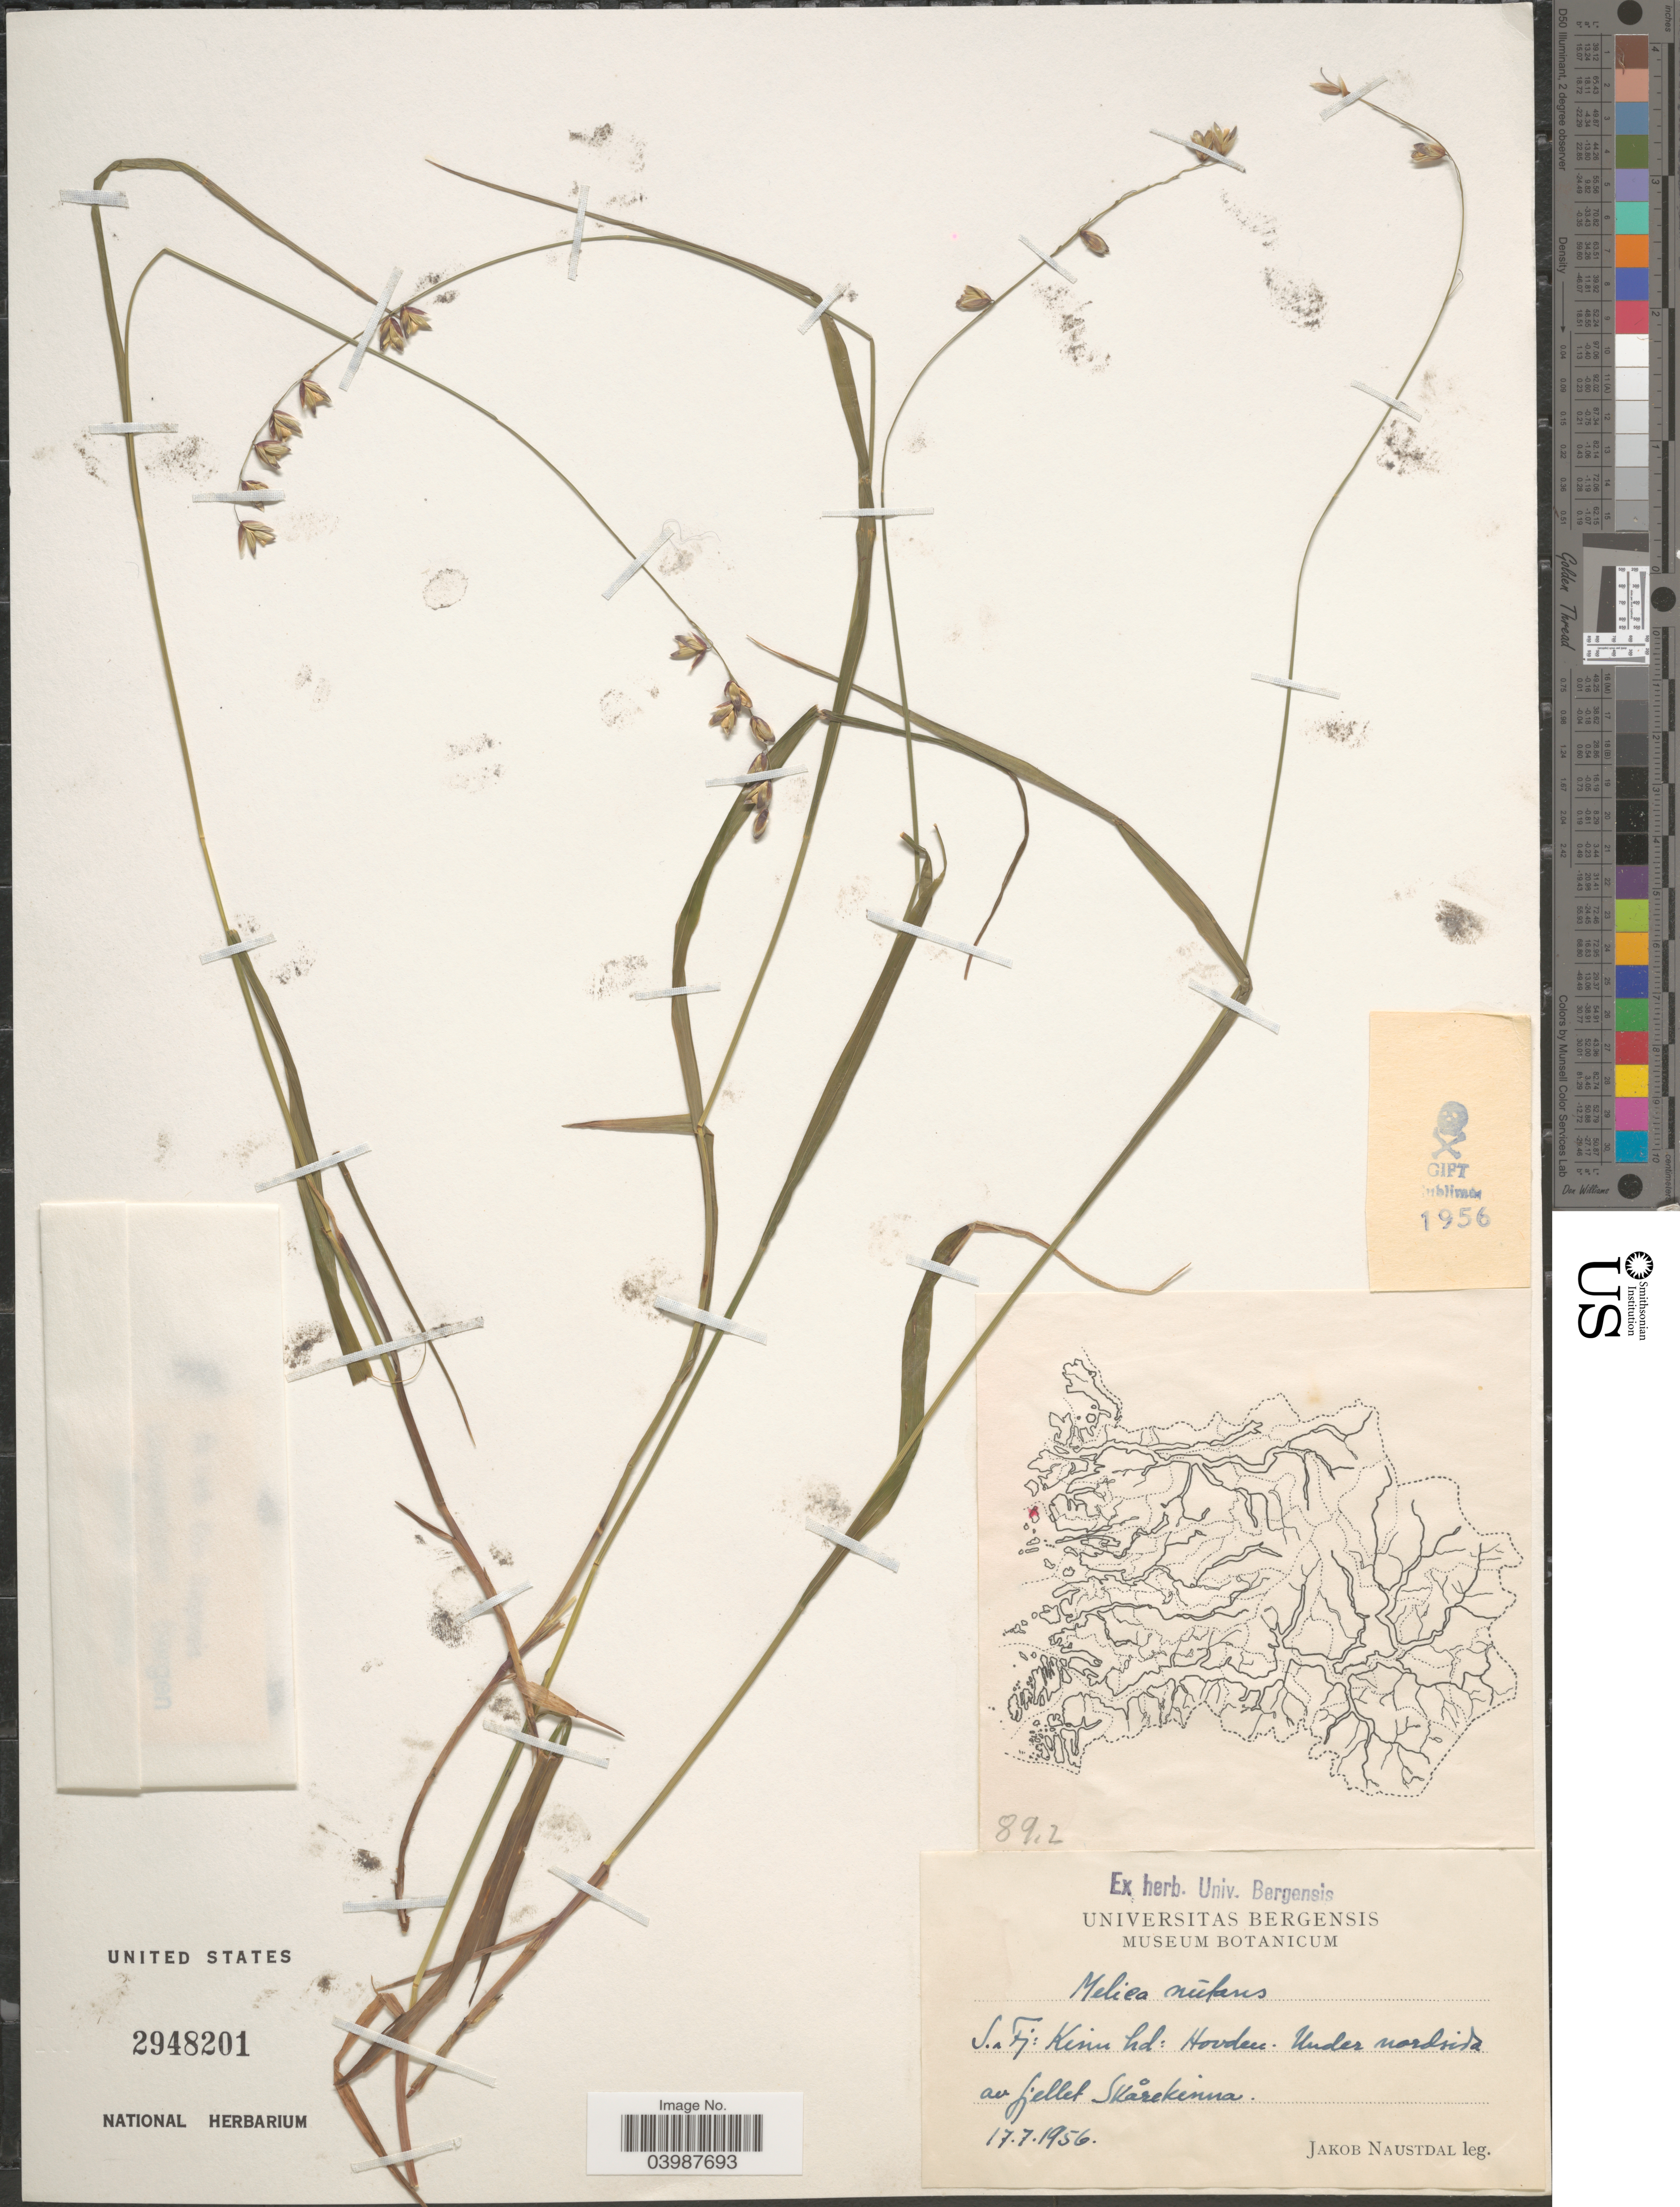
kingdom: Plantae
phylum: Tracheophyta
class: Liliopsida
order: Poales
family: Poaceae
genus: Melica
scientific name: Melica nutans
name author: L.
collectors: J. Naustdal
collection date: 1956-07-17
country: Norway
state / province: Sogn og Fjordane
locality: S.o. Fj.: Kinn hd: Hovden. Under nordsida av fjellet Skårekinna.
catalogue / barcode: US 2948201